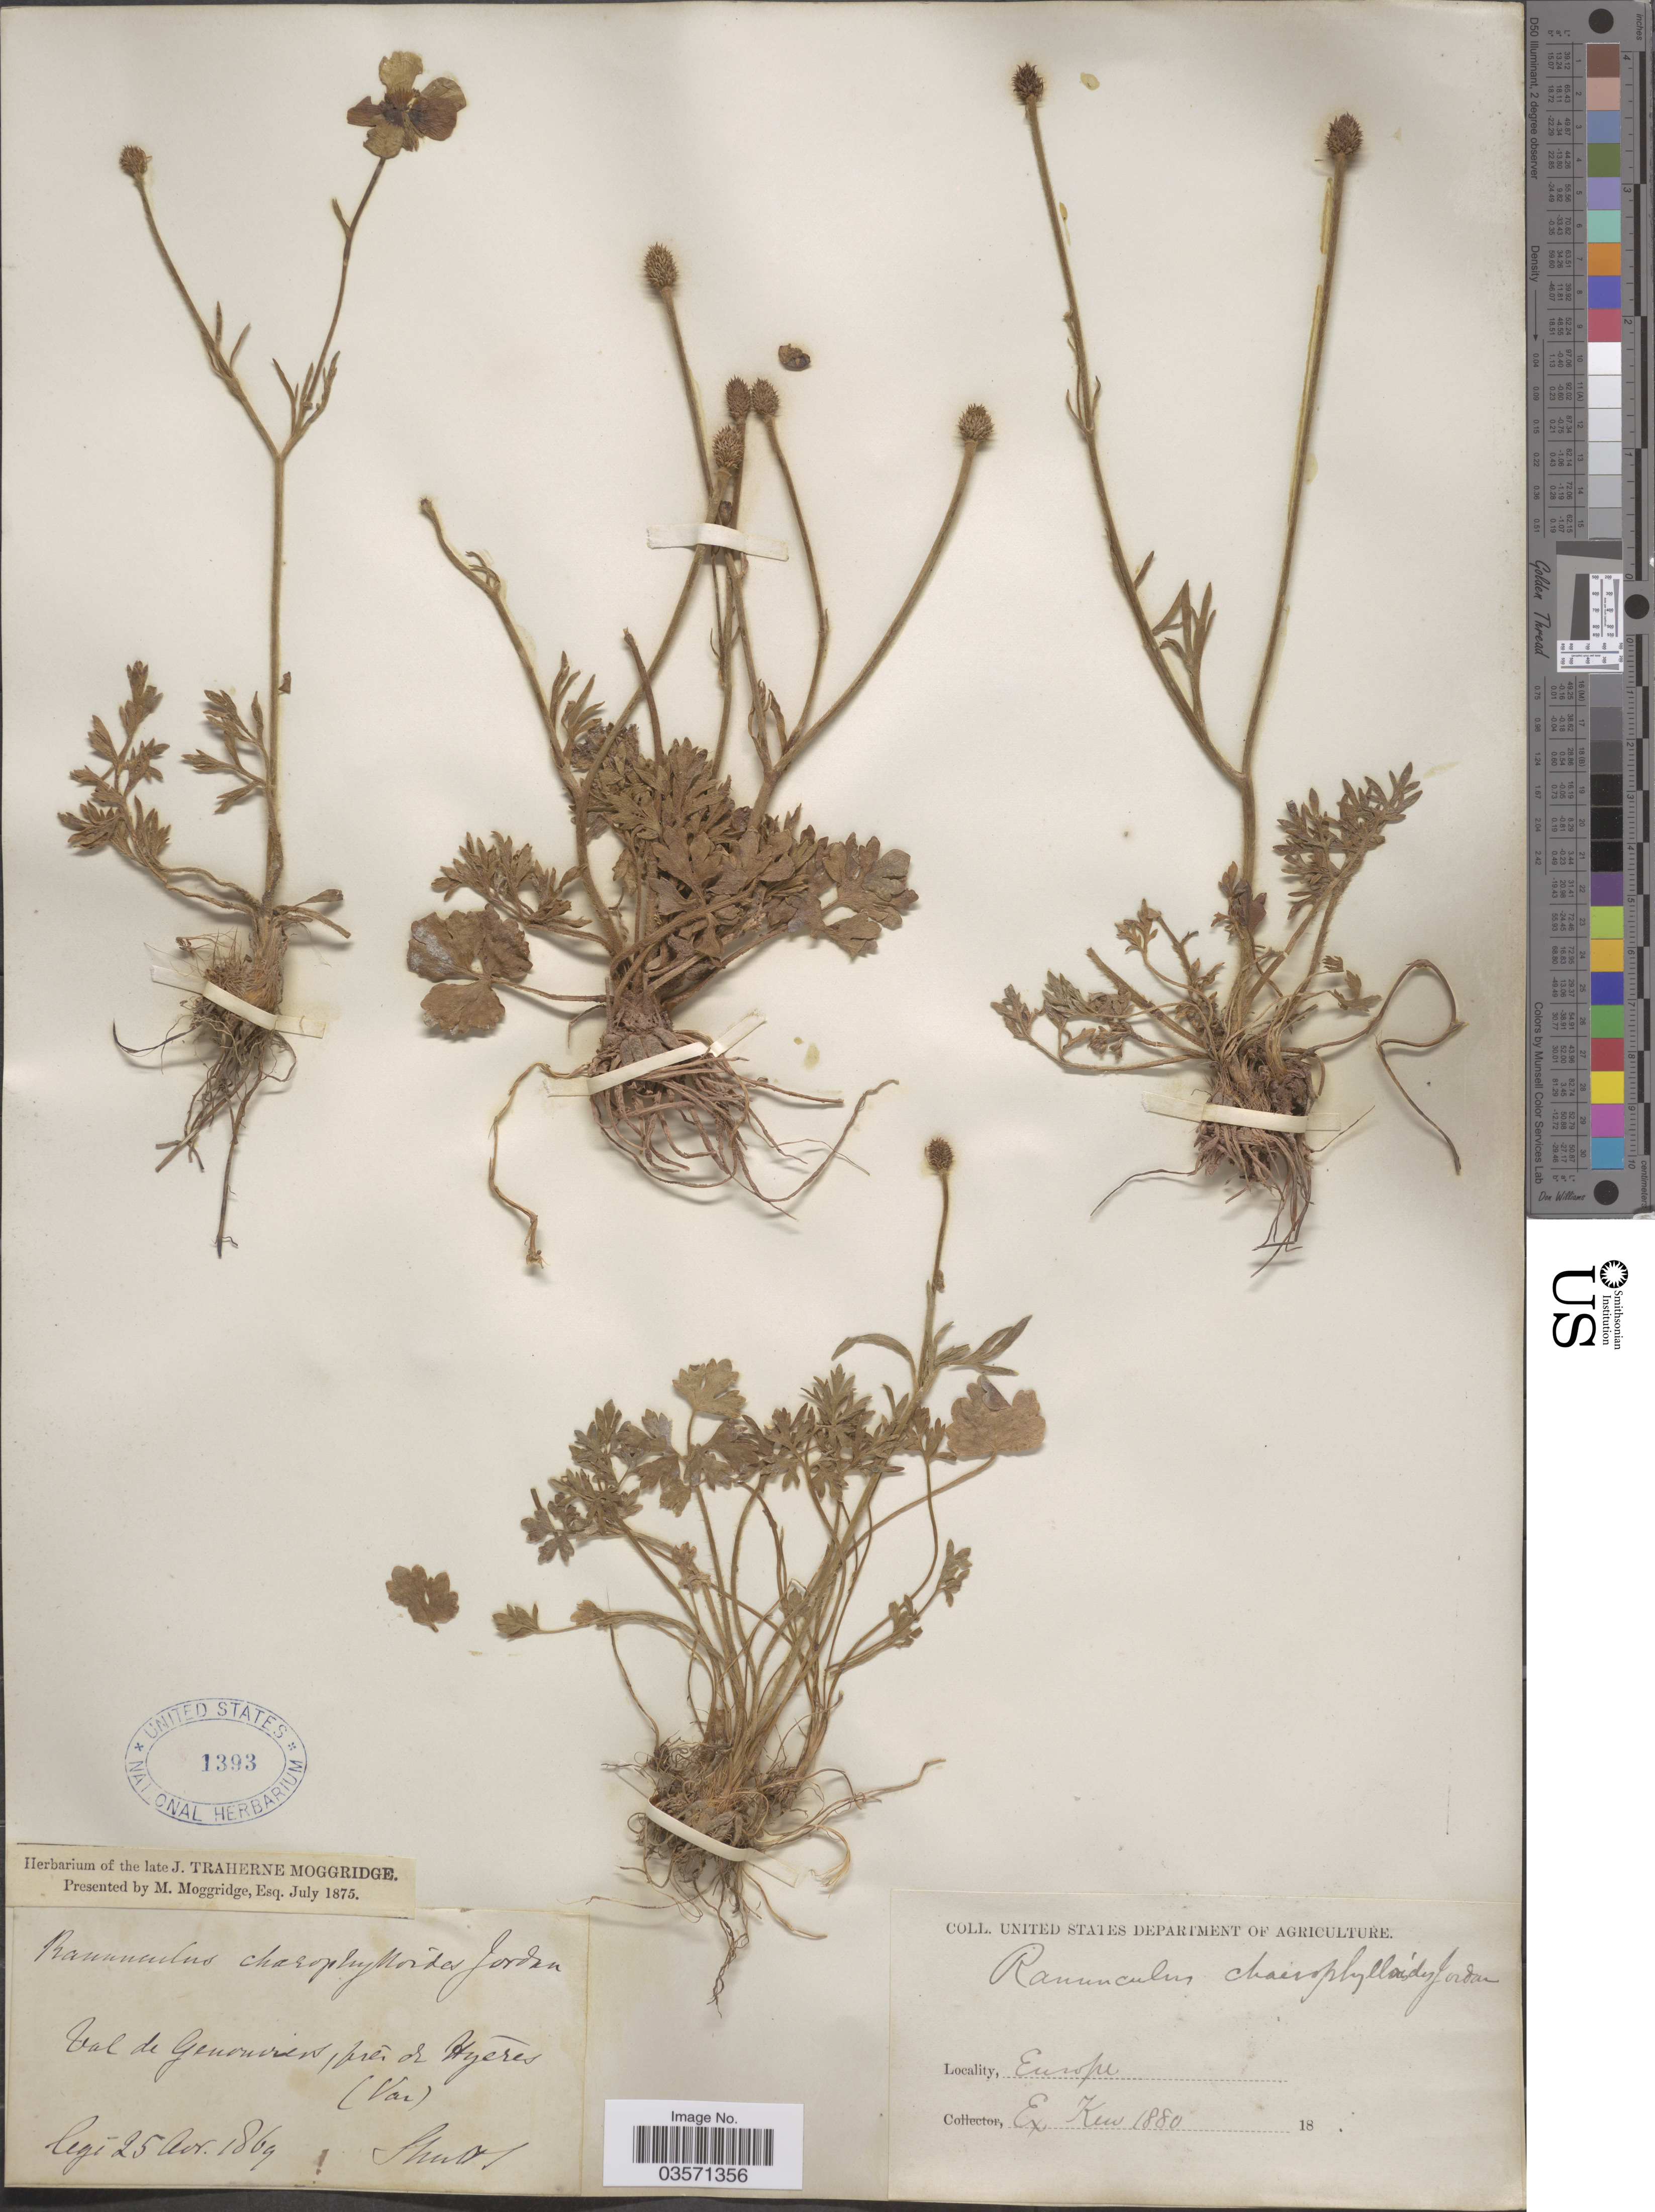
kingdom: Plantae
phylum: Tracheophyta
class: Magnoliopsida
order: Ranunculales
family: Ranunculaceae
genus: Ranunculus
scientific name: Ranunculus chaerophylloides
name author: Jord.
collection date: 1869-04-25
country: France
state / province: Provence-Alpes-Côte d'Azur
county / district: Var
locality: Europe. Col de Genonviens, prés de Hyéres (Var). [interpreted]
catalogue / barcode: US 1393